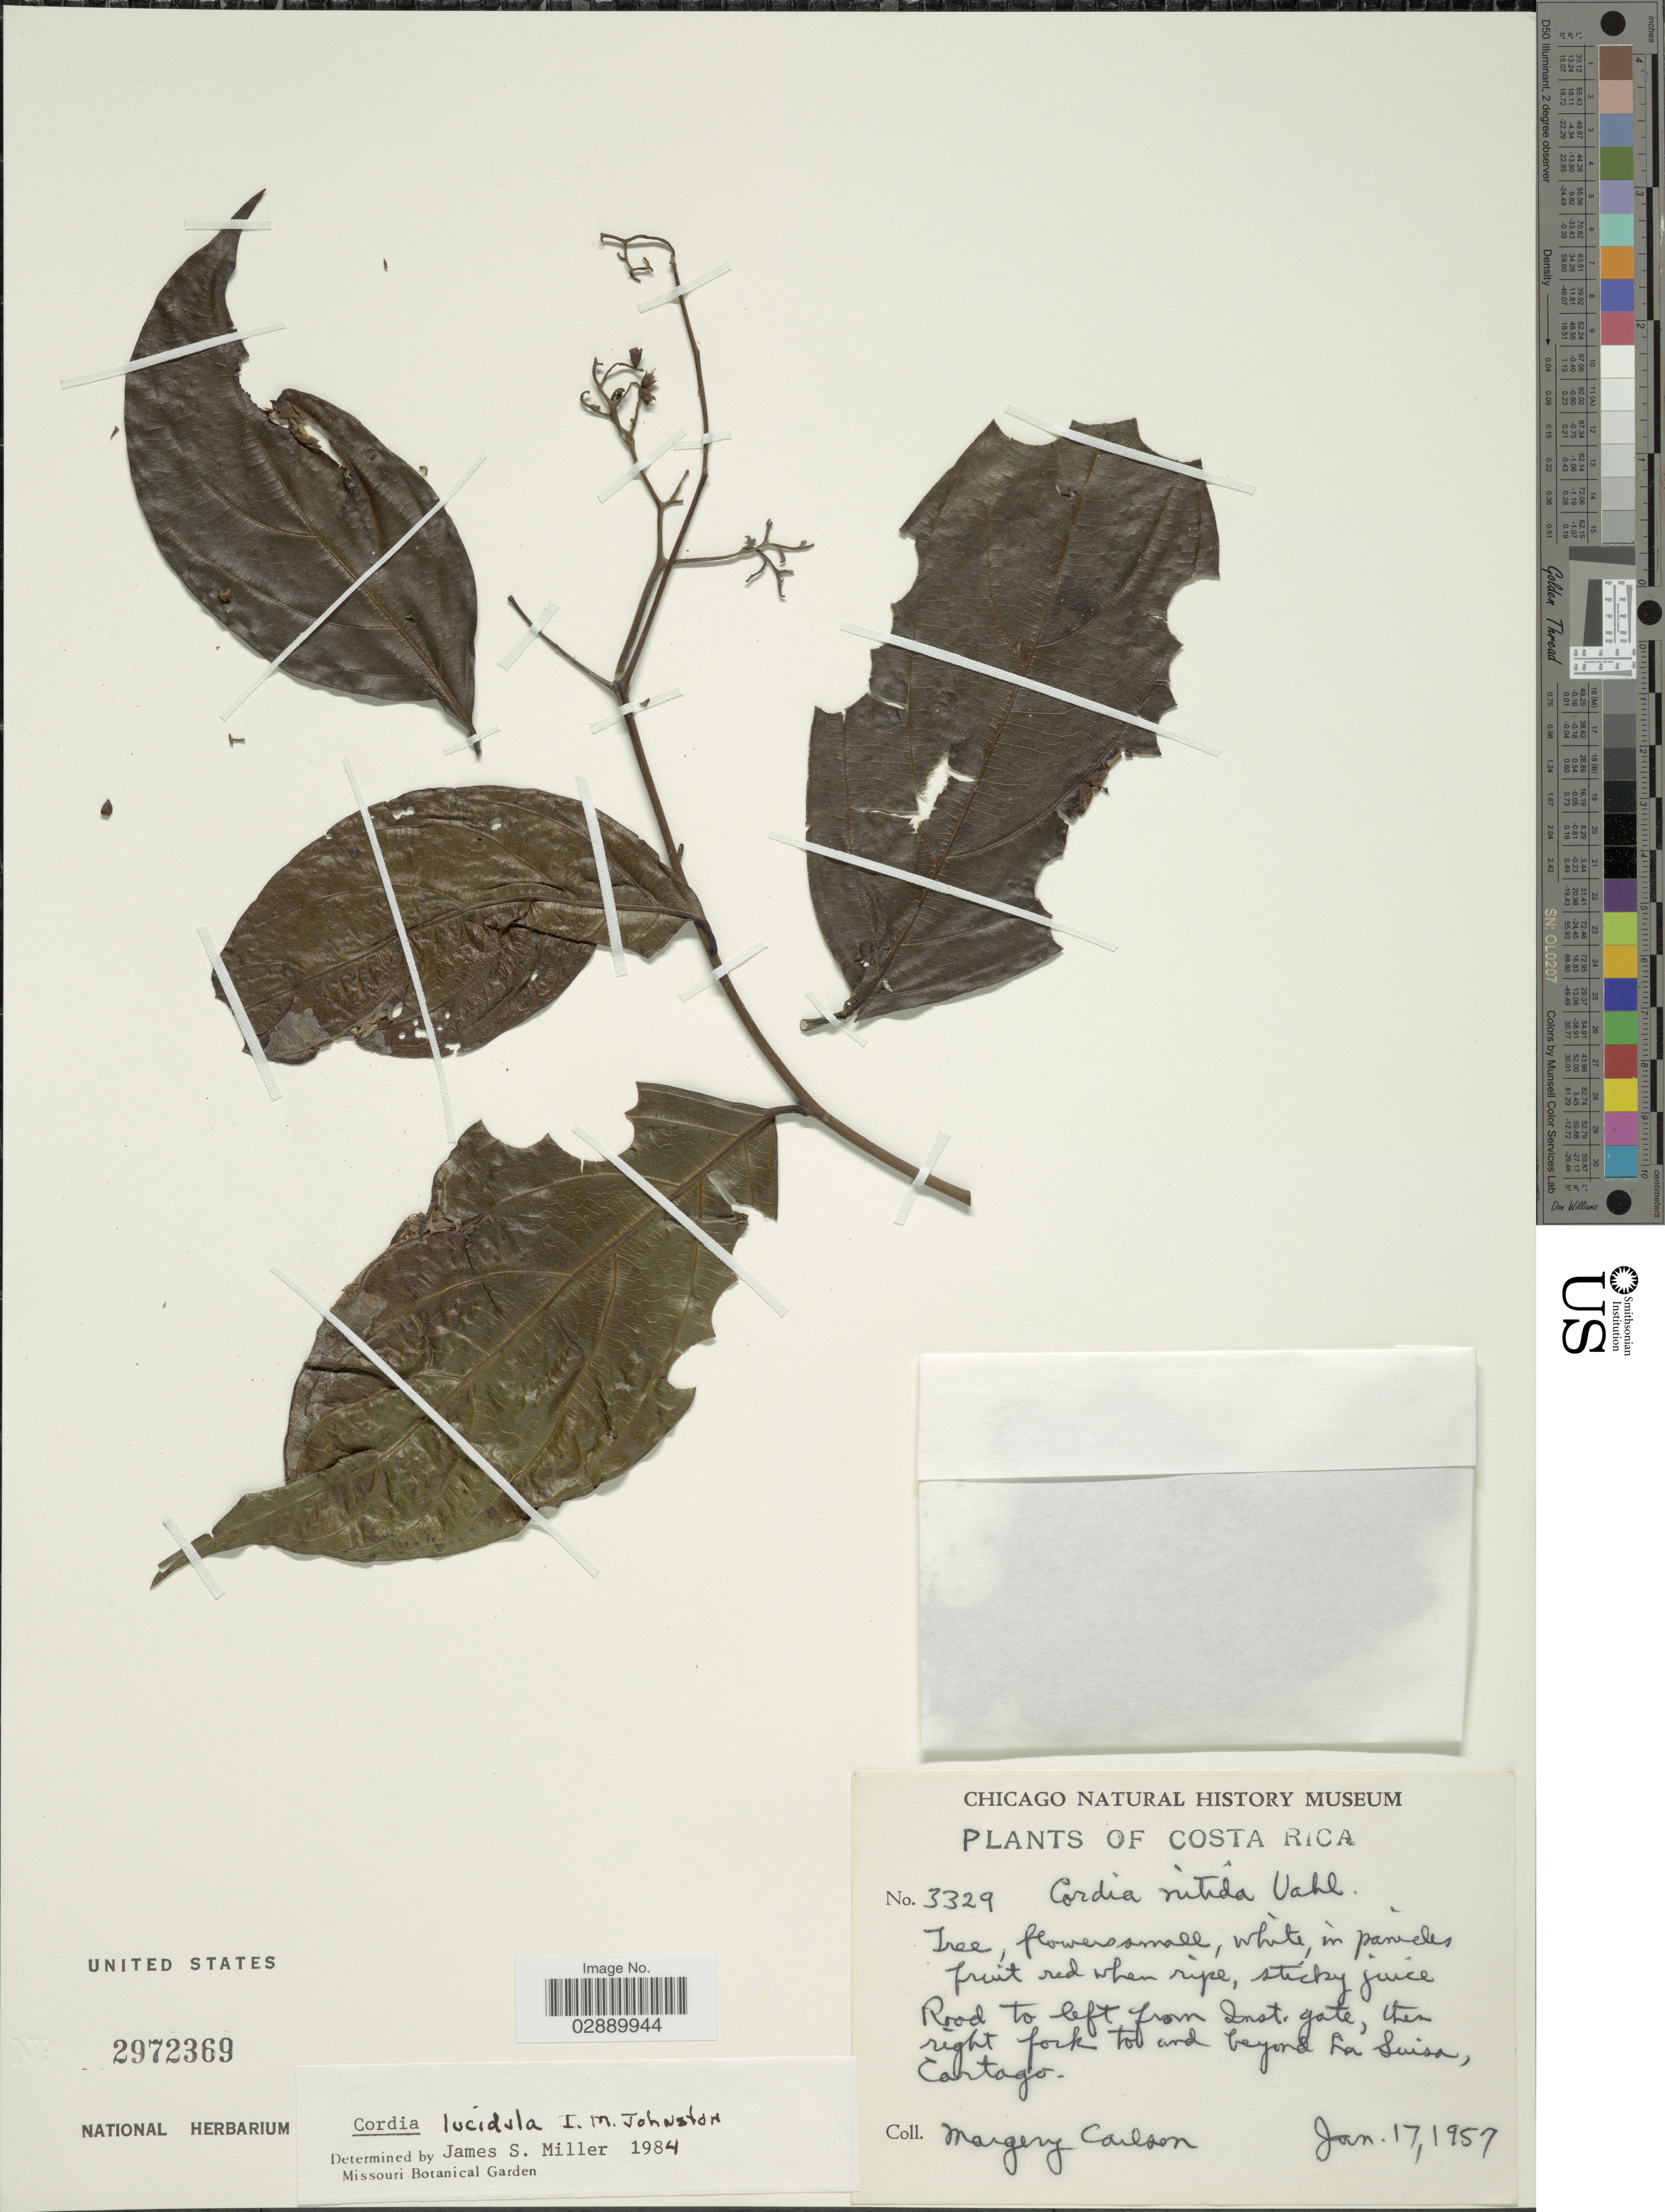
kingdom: Plantae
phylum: Tracheophyta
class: Magnoliopsida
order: Boraginales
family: Cordiaceae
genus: Cordia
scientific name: Cordia lucidula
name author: I.M. Johnst.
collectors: M. C. Carlson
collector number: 3329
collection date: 1957-01-17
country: Costa Rica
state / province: Cartago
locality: Road to left from Inst. gate, then right fork to and beyond La Luisa.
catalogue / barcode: US 3972369